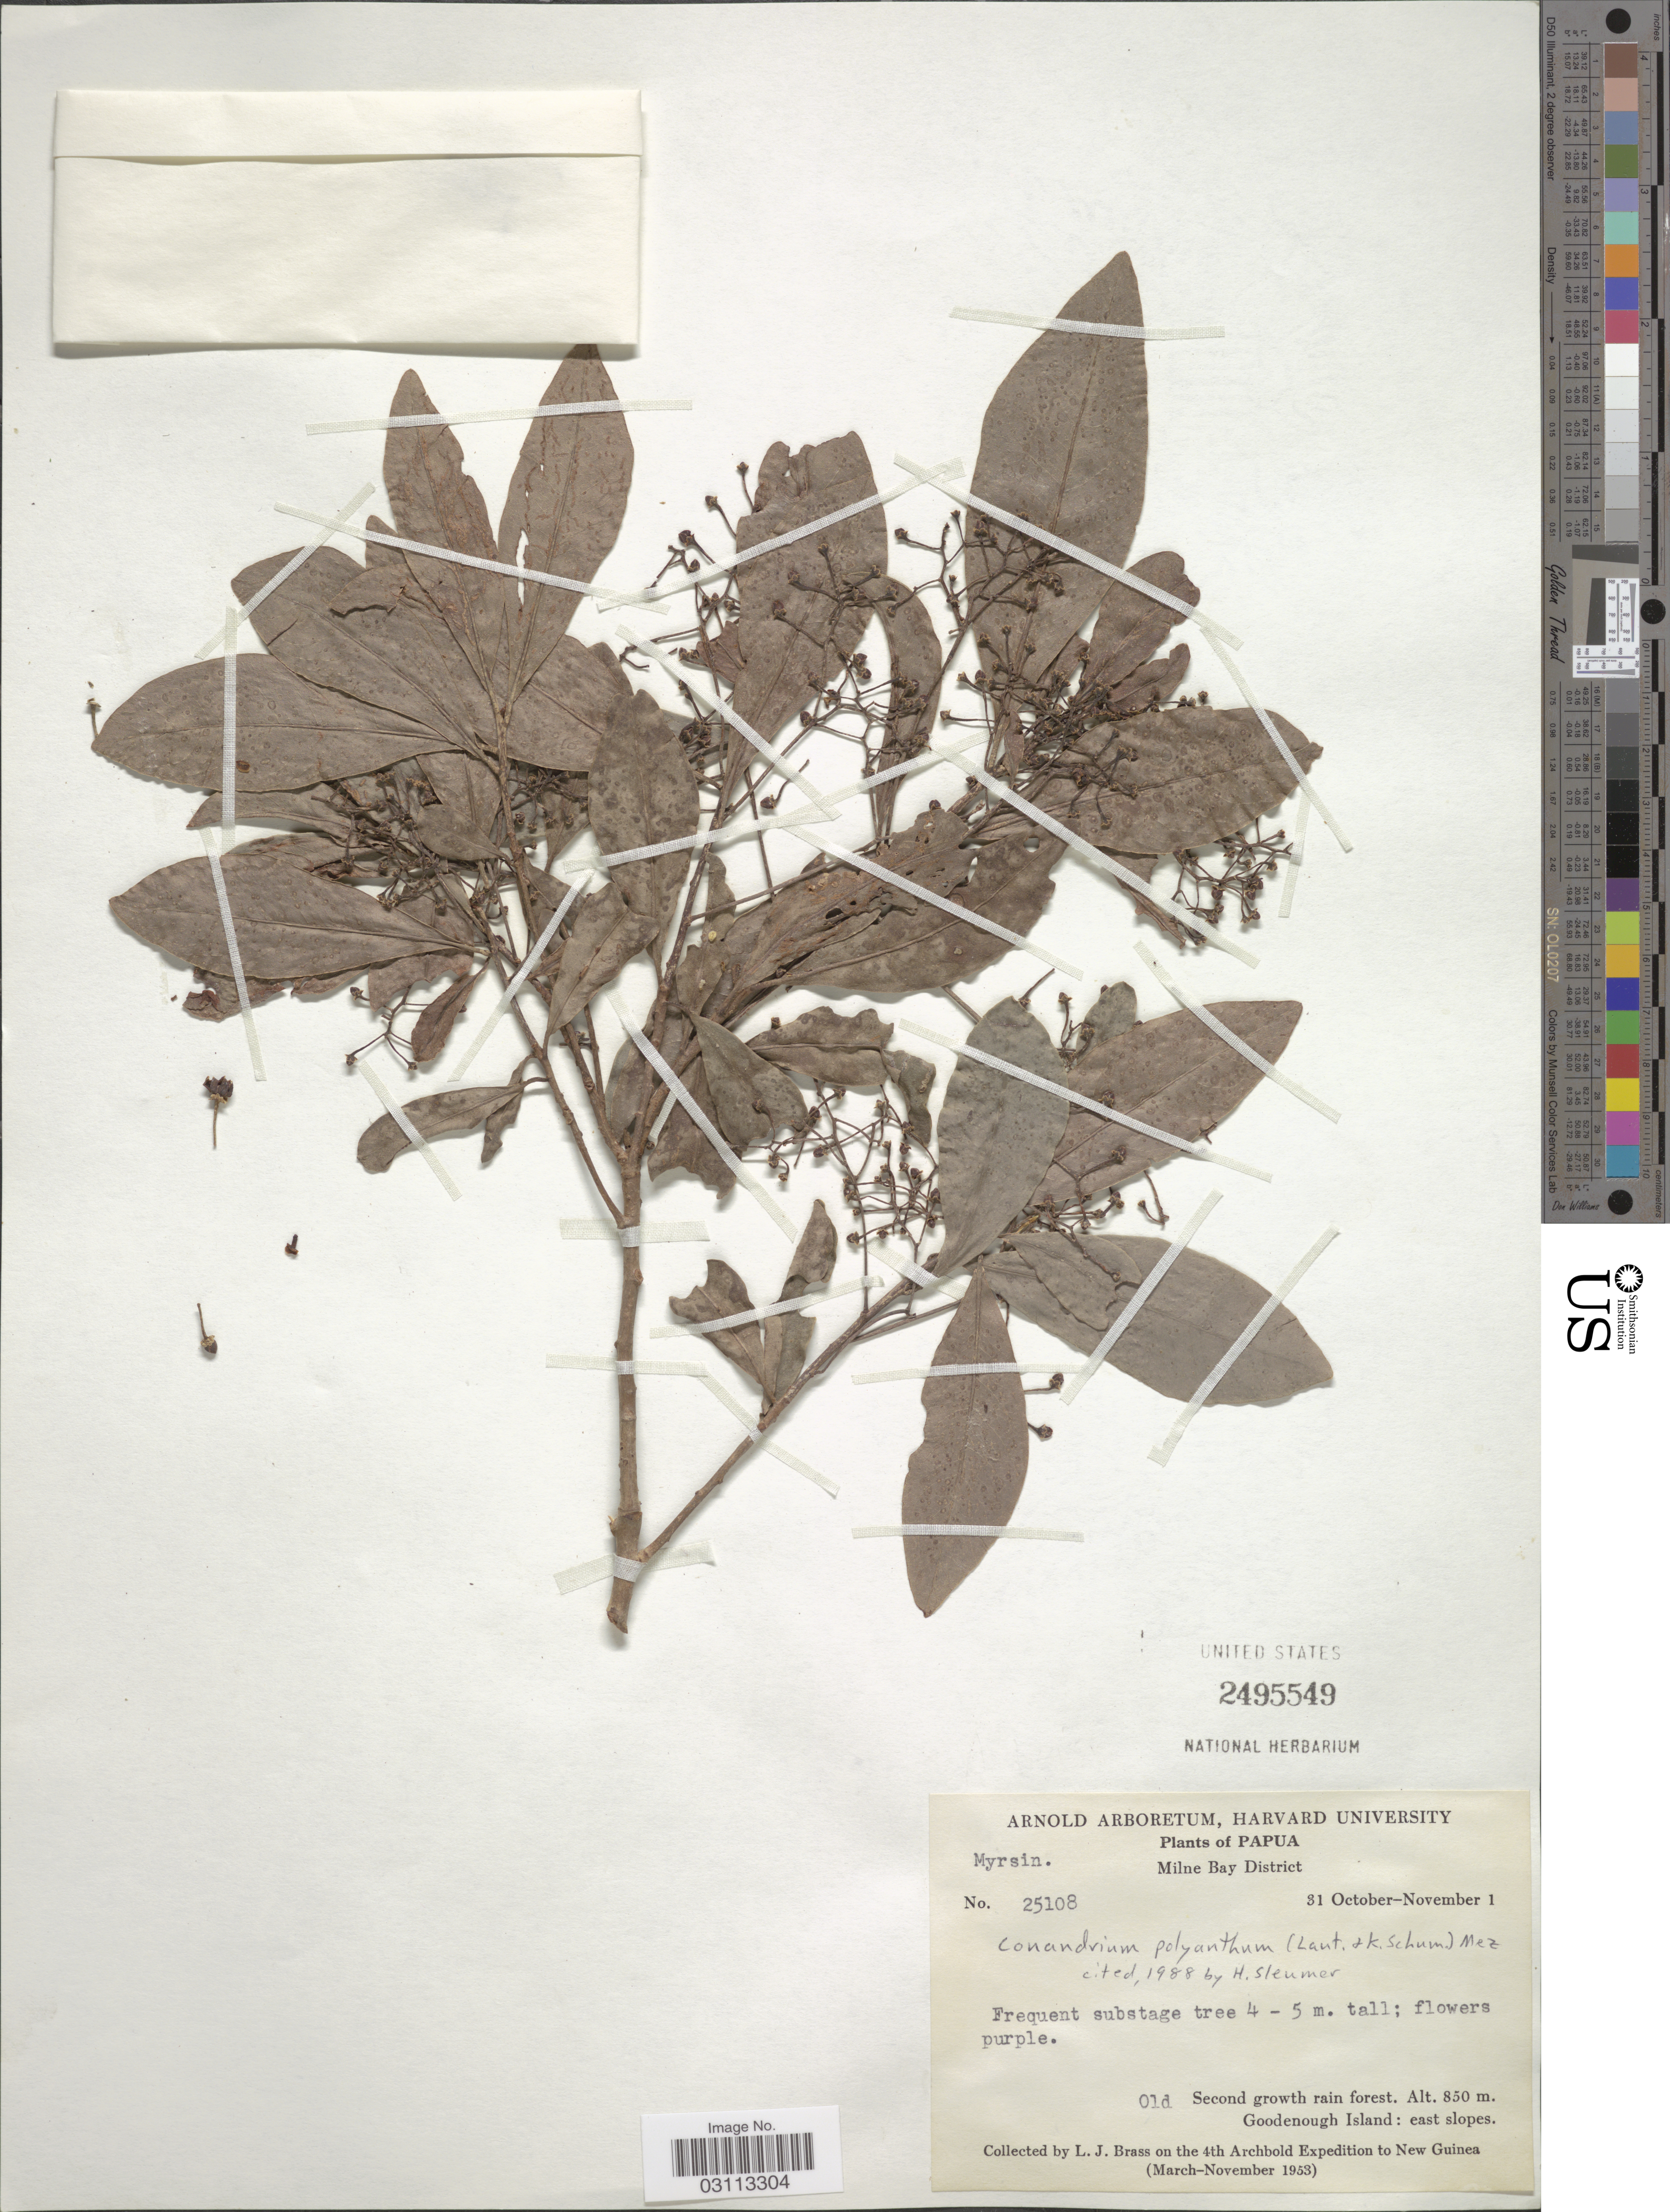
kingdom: Plantae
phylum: Tracheophyta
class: Magnoliopsida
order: Ericales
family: Primulaceae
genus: Conandrium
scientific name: Conandrium polyanthum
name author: (Lauterb. & K. Schum.) Mez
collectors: L. J. Brass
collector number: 25108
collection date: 1953-10-31/1953-11-01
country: Papua New Guinea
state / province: Milne Bay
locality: Milne Bay District. Old Second growth rain forest. Goodenough Island: east slopes.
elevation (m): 850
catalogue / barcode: US 2495549